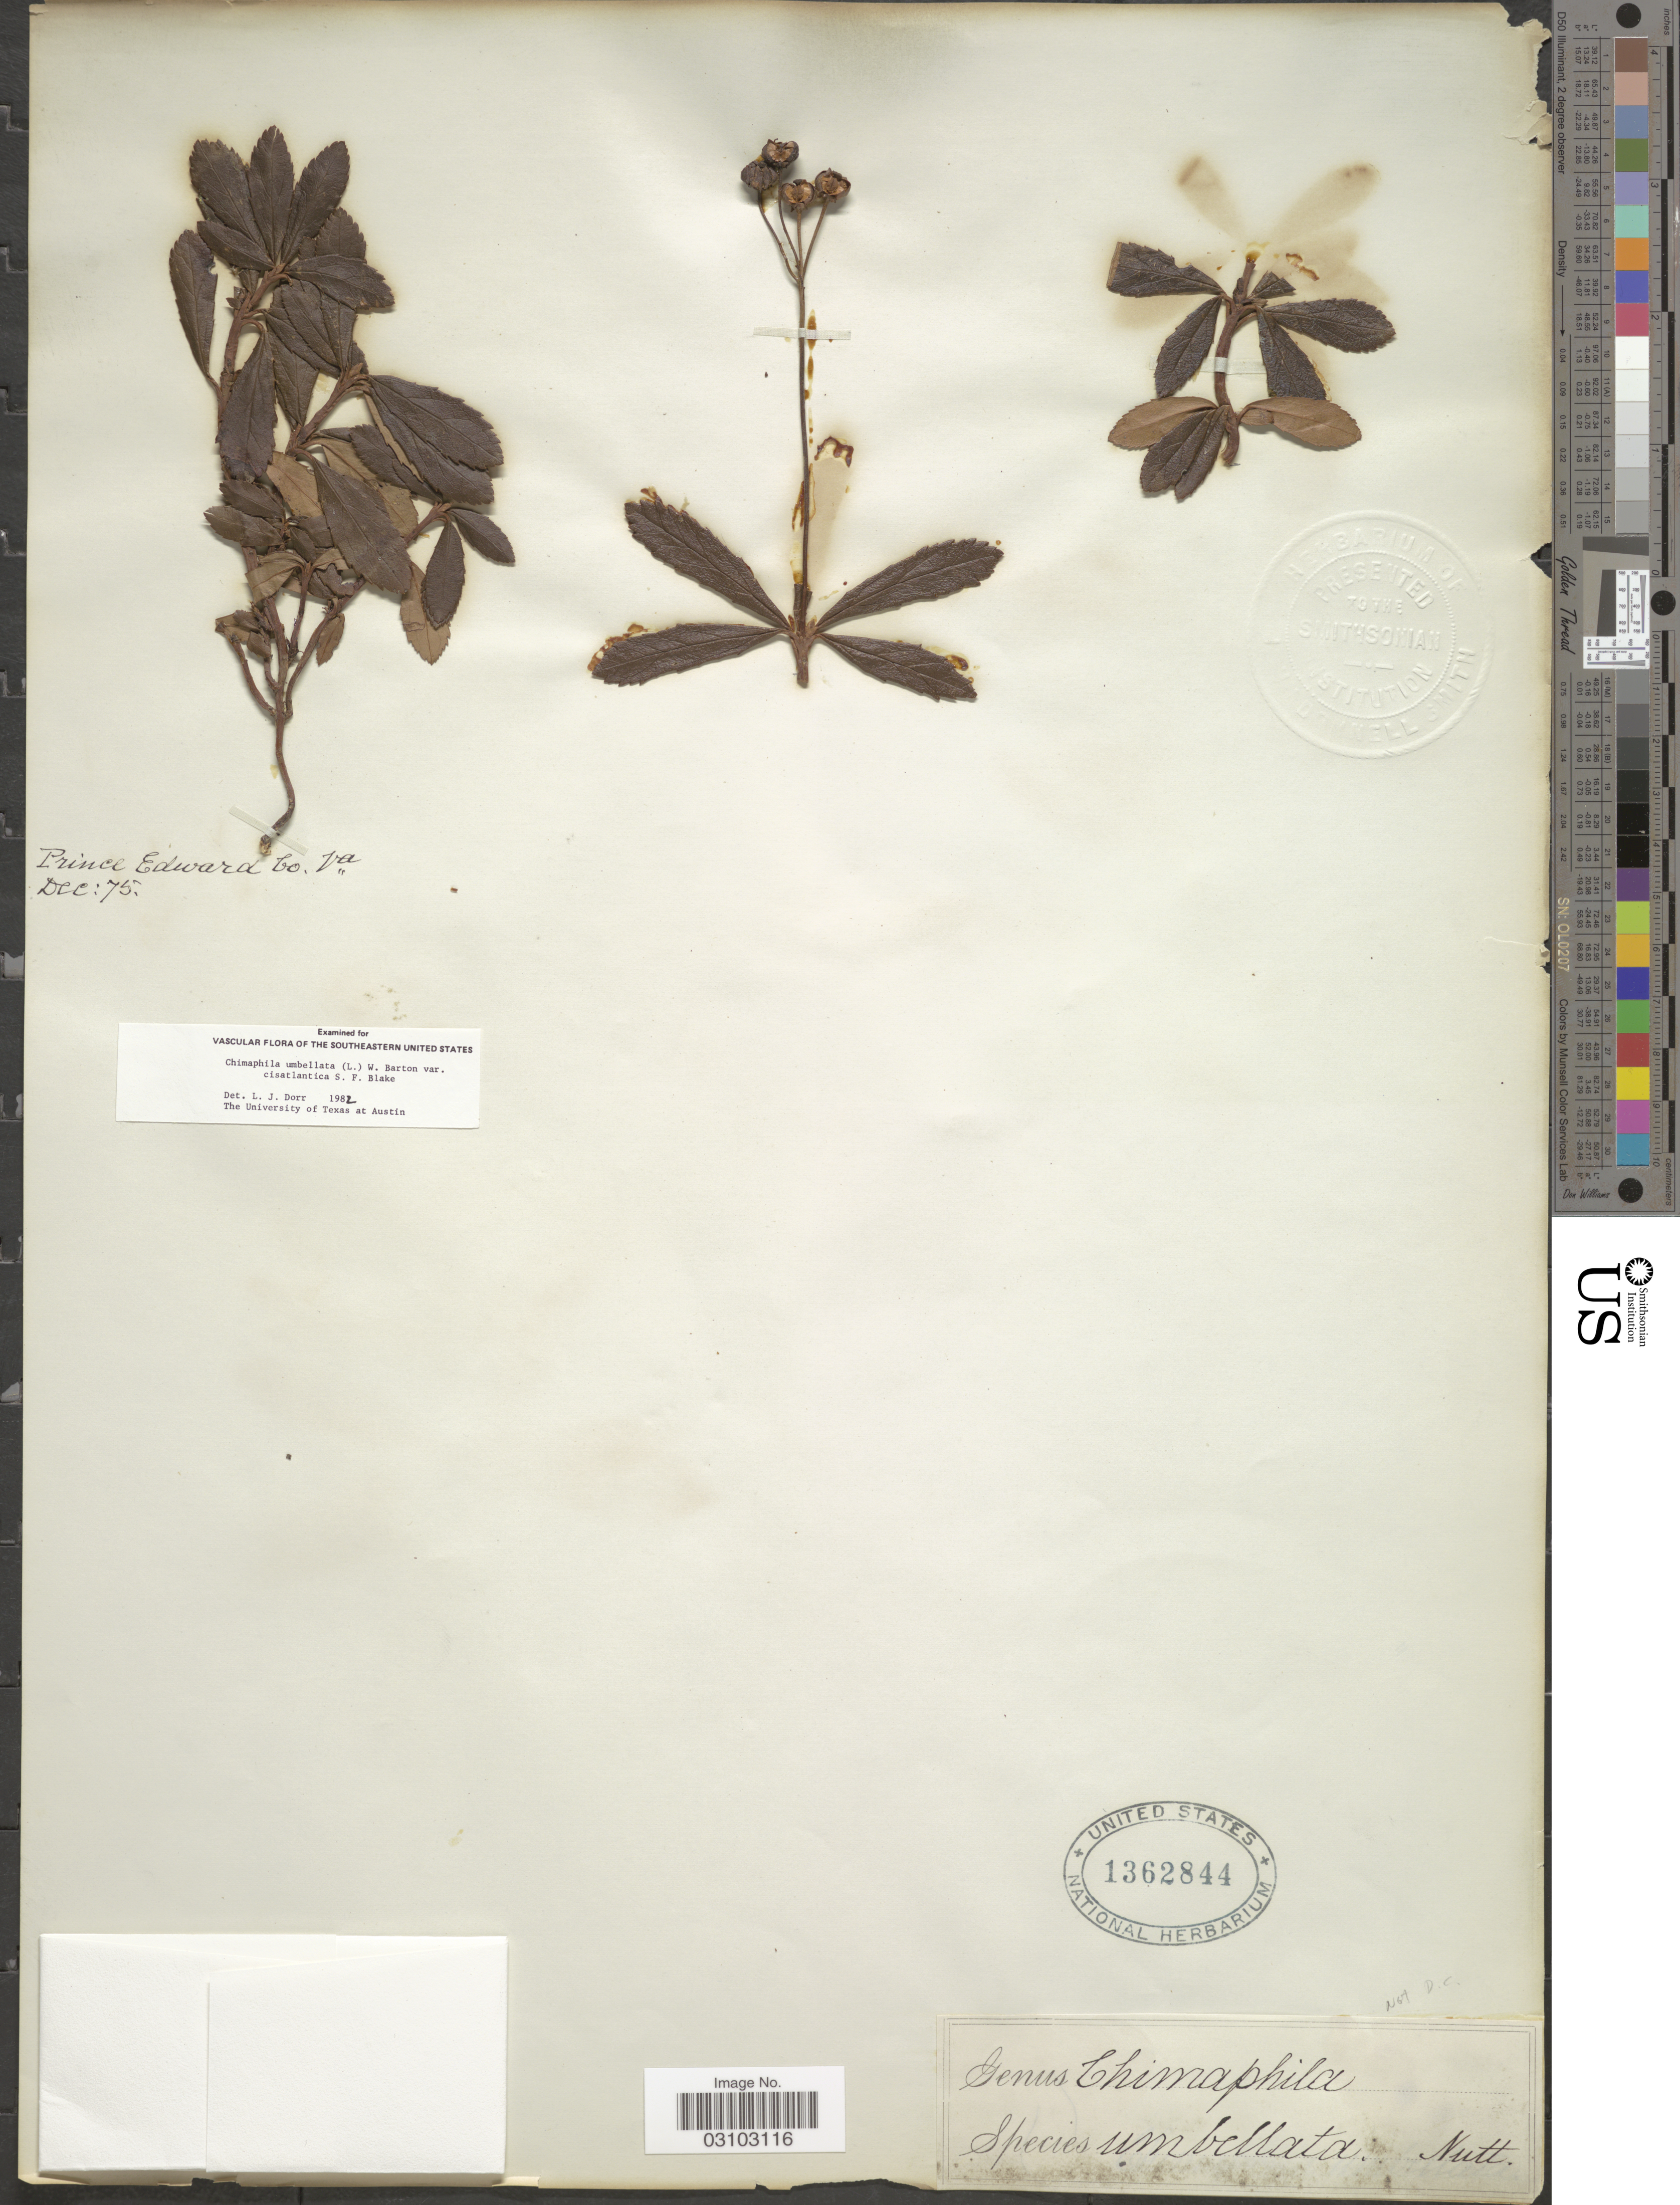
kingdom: Plantae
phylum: Tracheophyta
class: Magnoliopsida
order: Ericales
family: Ericaceae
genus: Chimaphila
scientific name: Chimaphila umbellata var. occidentalis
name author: (Rydb.) S.F. Blake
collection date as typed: Transcribed d/m/y: /12/75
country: United States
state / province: Virginia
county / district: Prince Edward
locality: Prince Edward Co.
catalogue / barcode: US 1362844